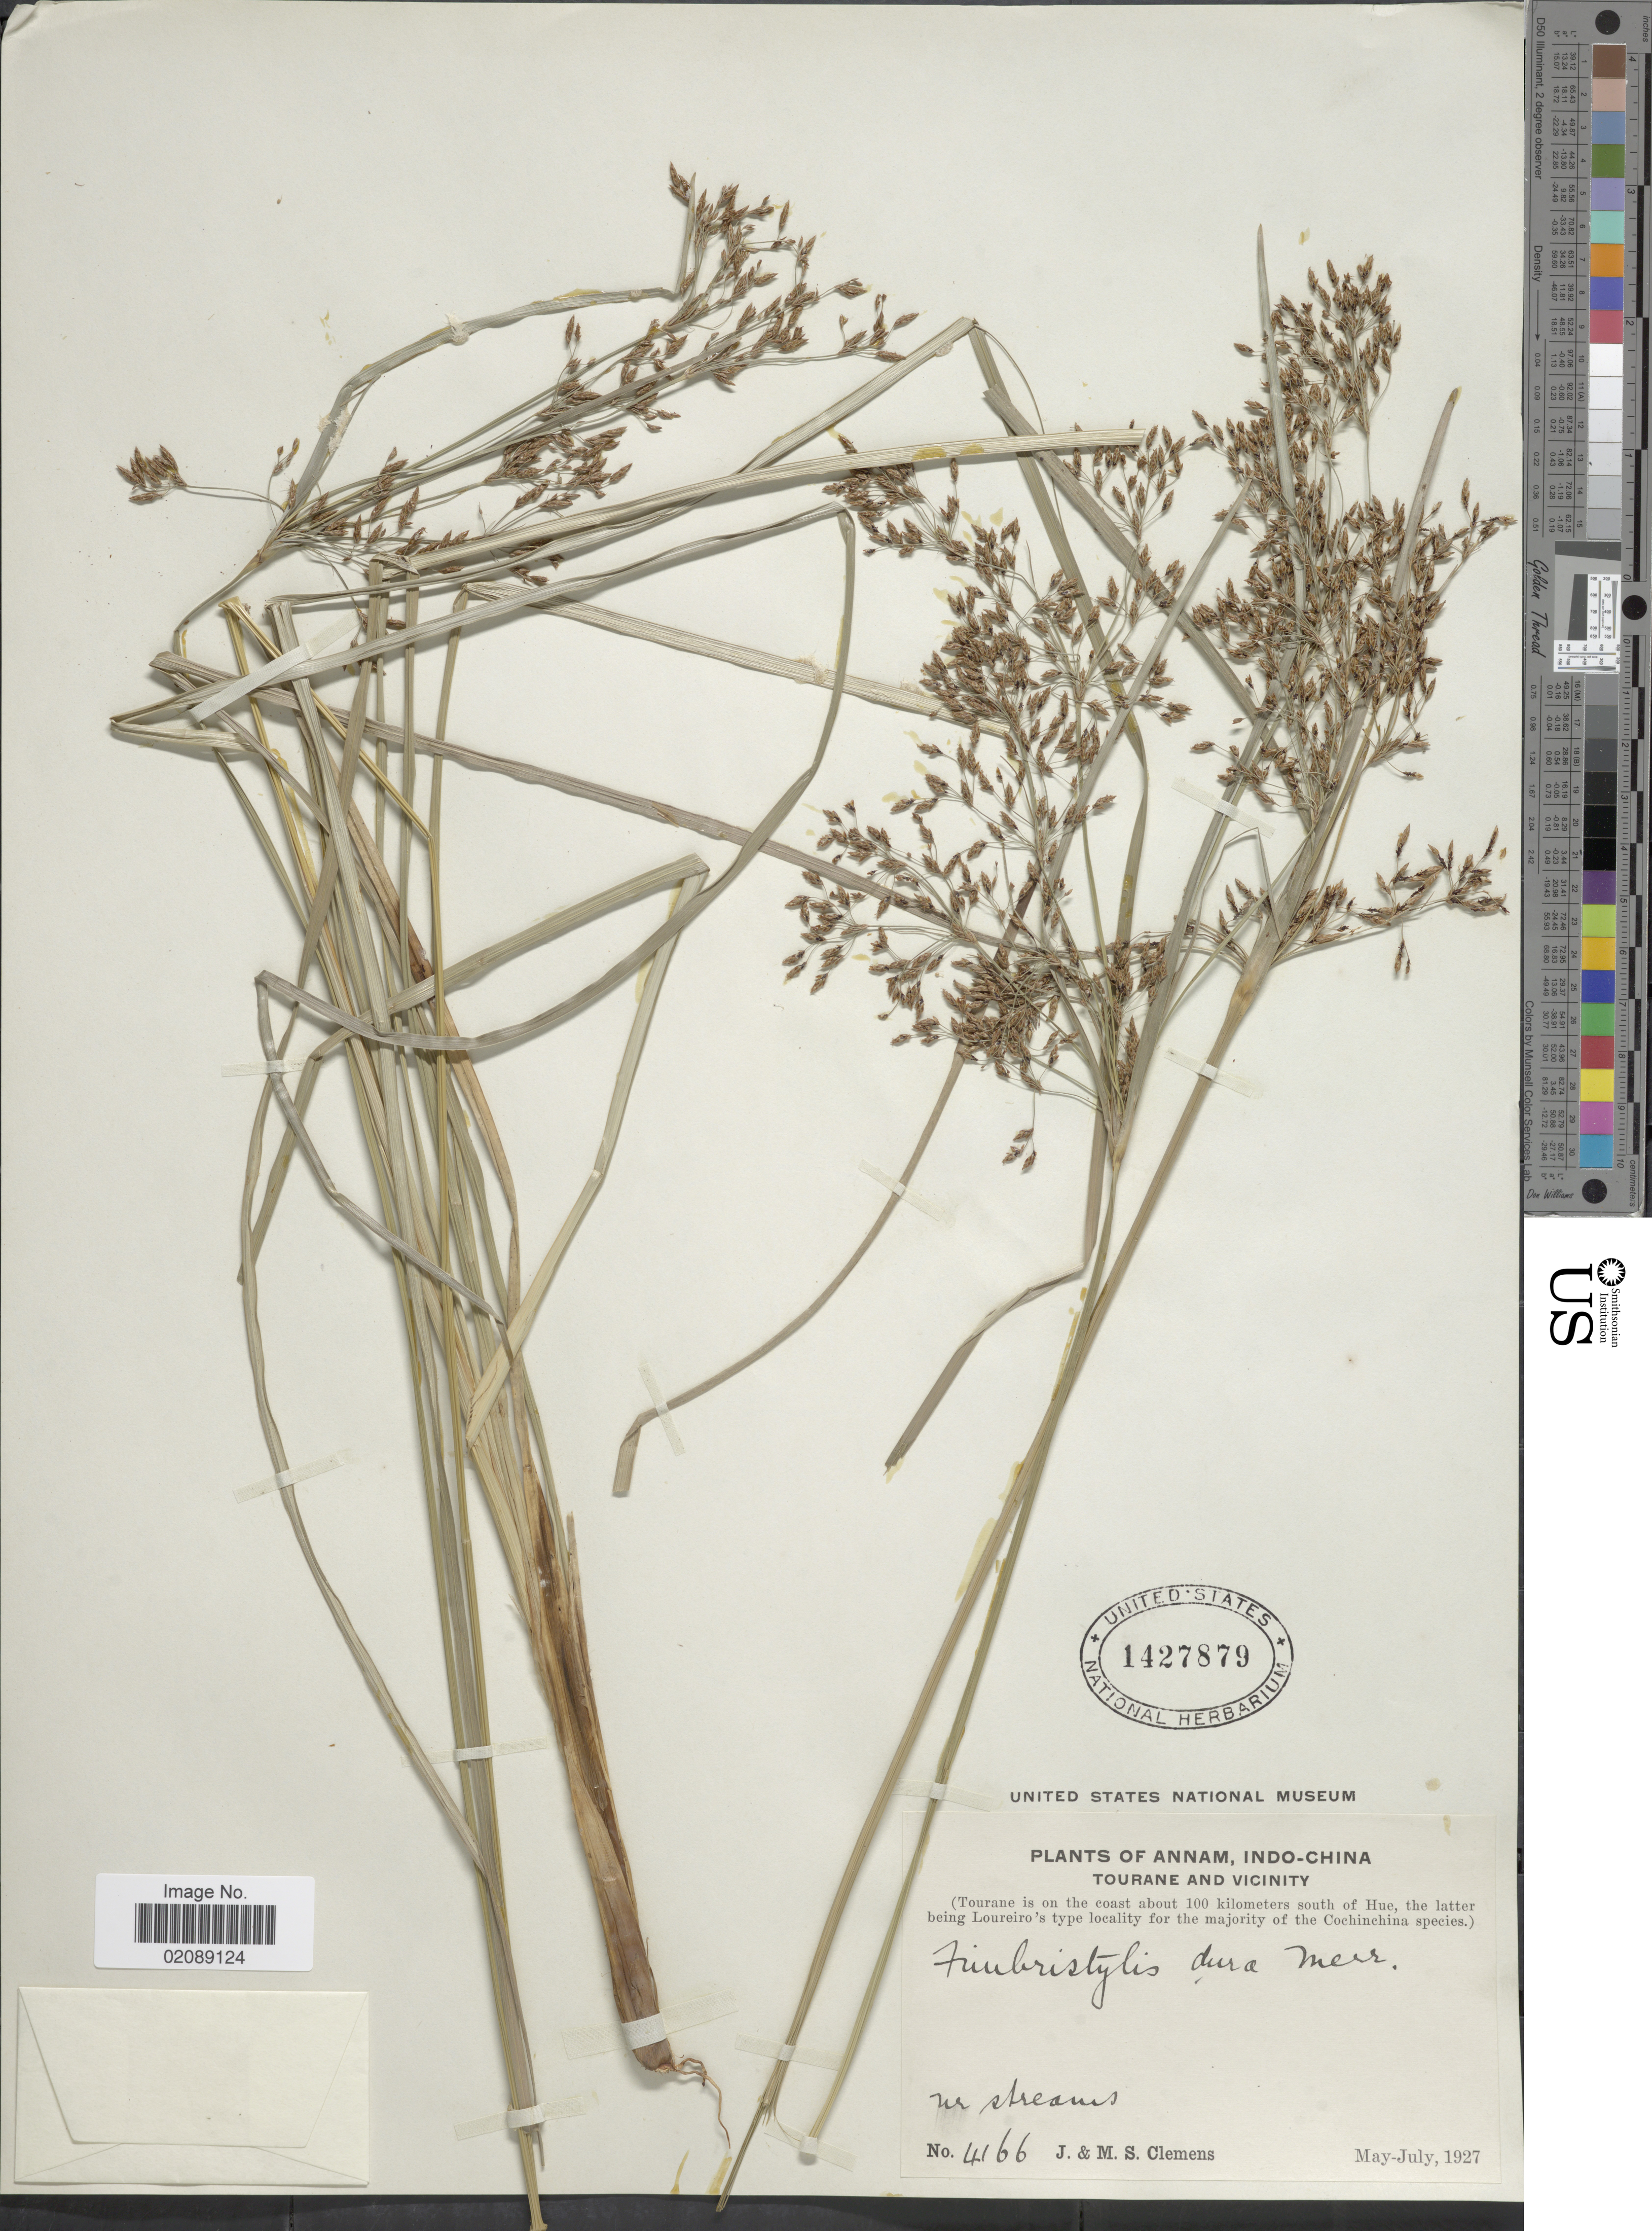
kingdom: Plantae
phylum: Tracheophyta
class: Liliopsida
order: Poales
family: Cyperaceae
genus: Fimbristylis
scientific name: Fimbristylis dura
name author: (Zoll. & Moritzi) Merr.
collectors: J. Clemens & M. S. Clemens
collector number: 4166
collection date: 1927-05/1927-07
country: Vietnam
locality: Annam, Indo-China, Tourane and Vicinity (Tourane is on the coast about 100 kilometers south of Hue, the latter being Loureiro's type locality for the majority of the Cochinchina species, nr streams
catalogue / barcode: US 1427879